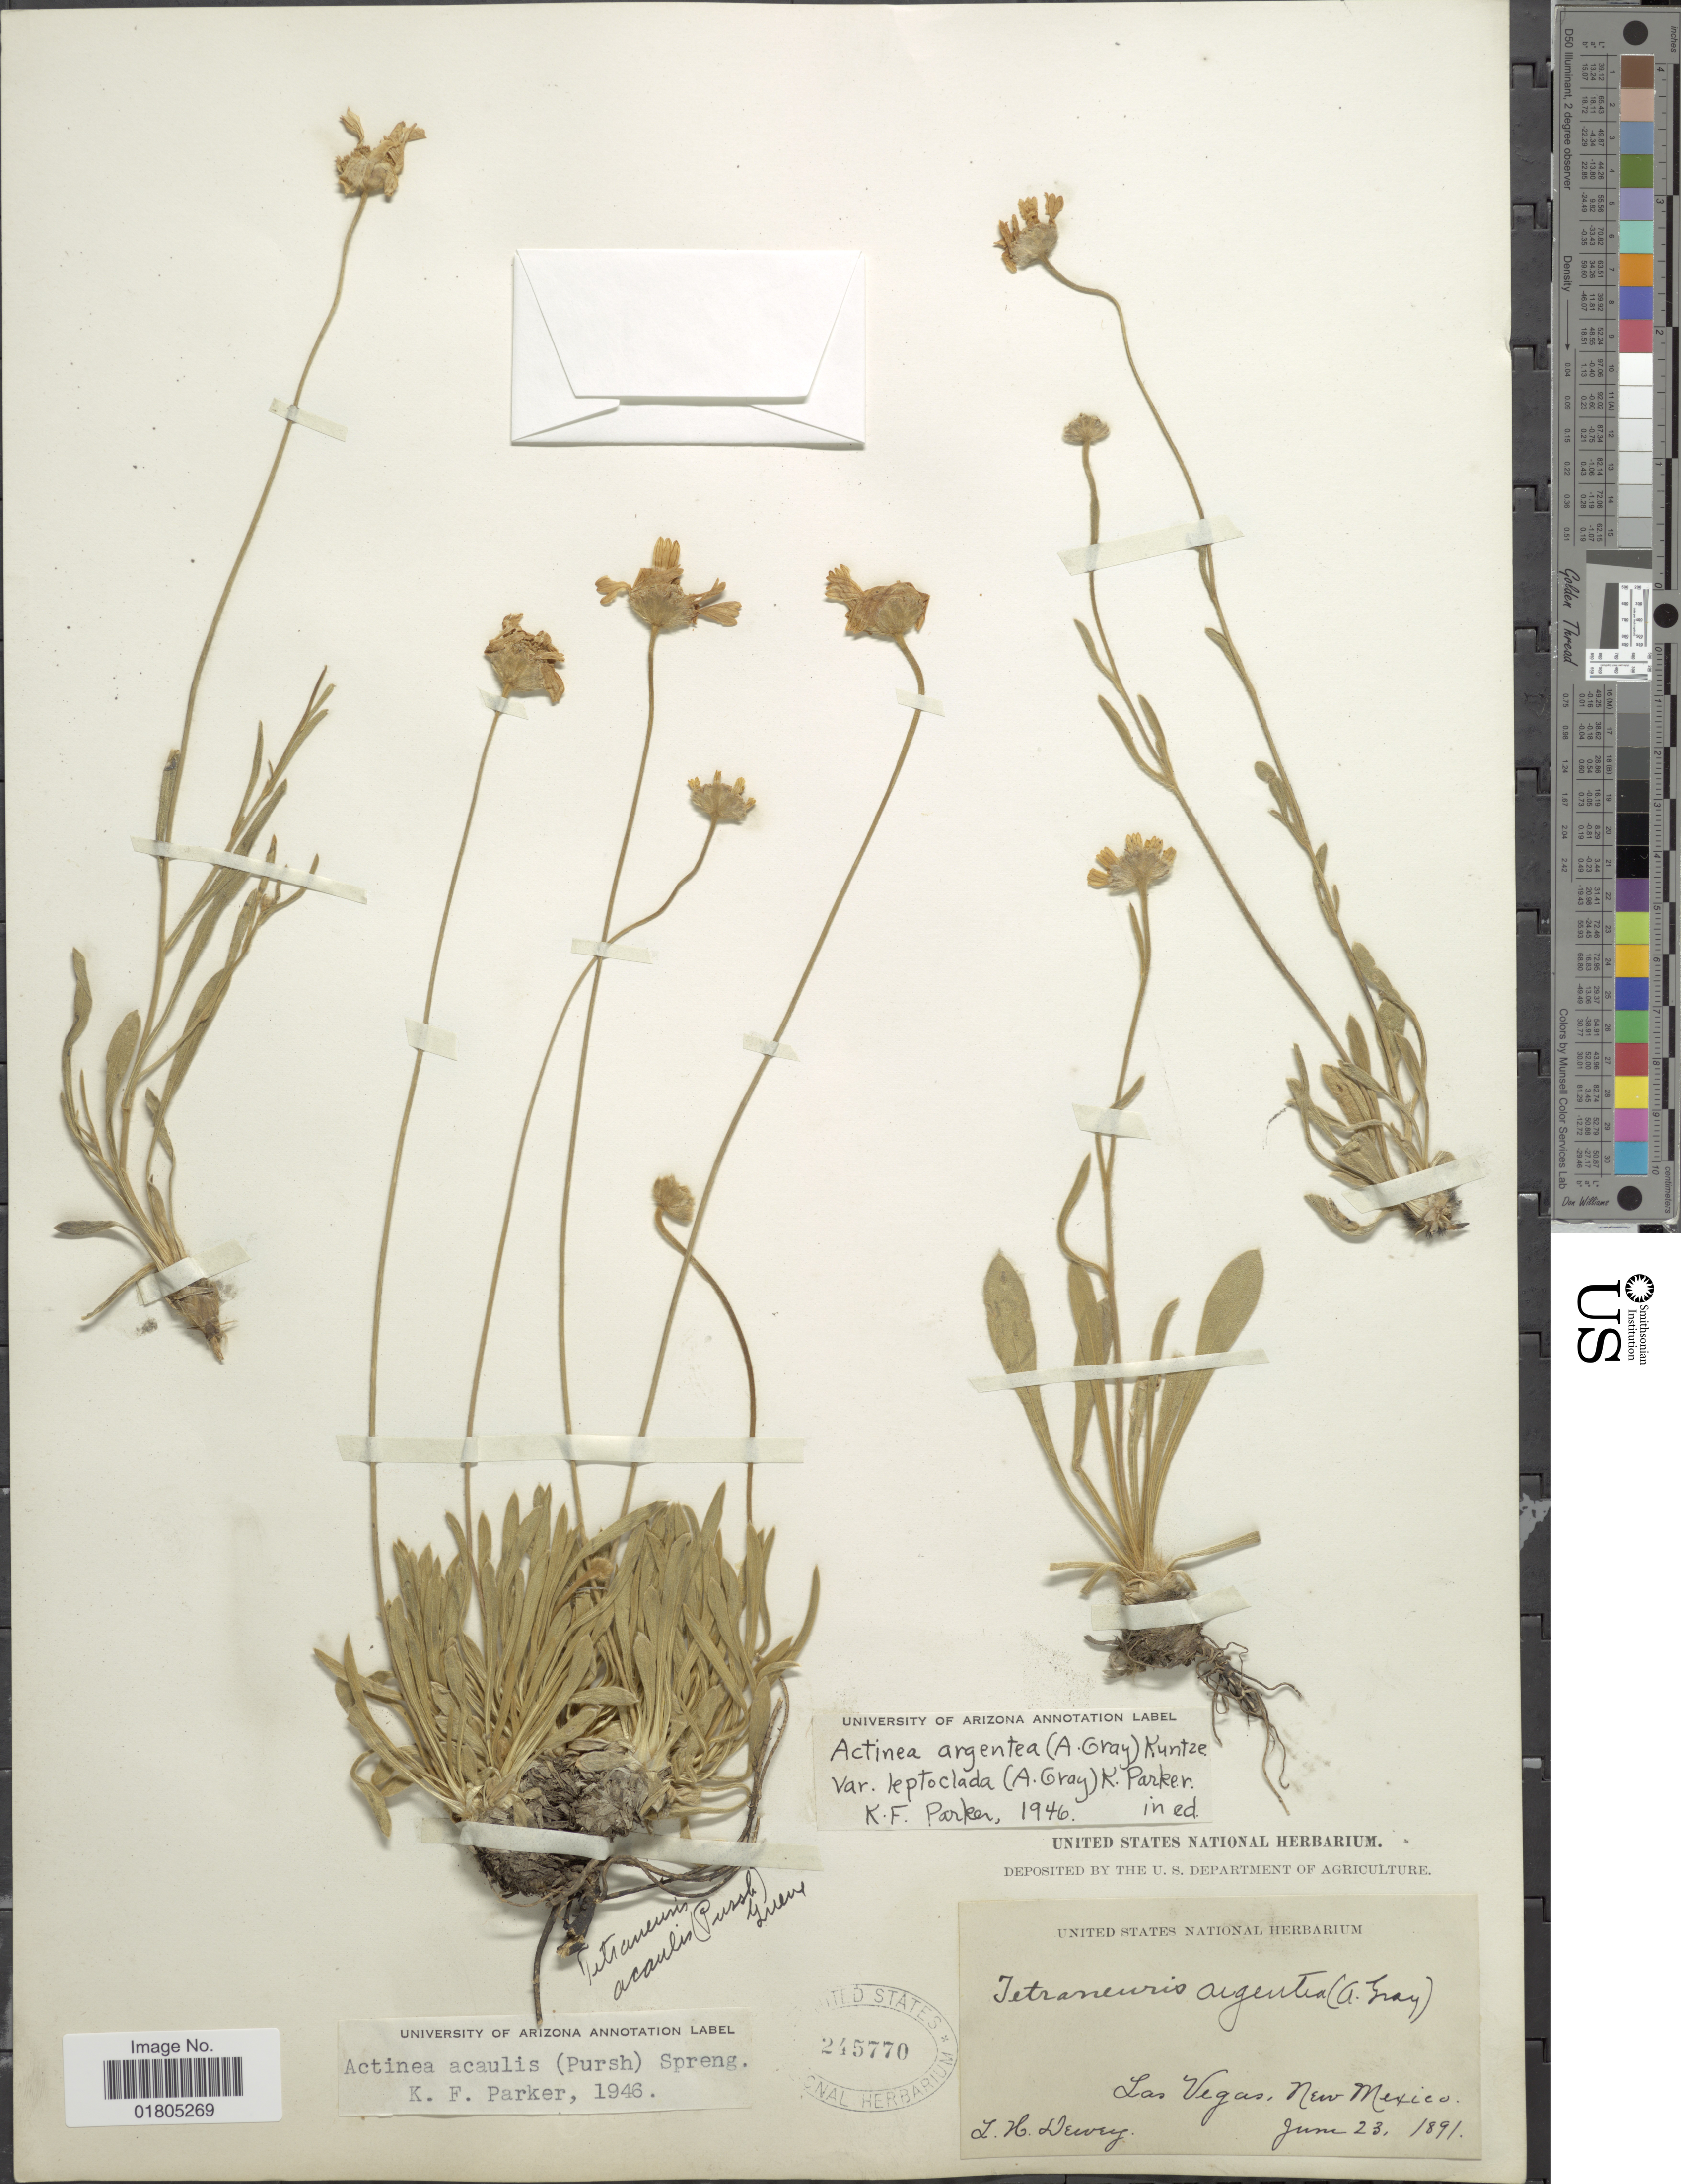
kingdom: Plantae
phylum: Tracheophyta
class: Magnoliopsida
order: Asterales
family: Asteraceae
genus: Actinea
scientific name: Actinea argentea var. leptoclada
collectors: L. H. Dewey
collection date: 1891-06-23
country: United States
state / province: New Mexico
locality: Las Vegas, New Mexico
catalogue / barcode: US 245770